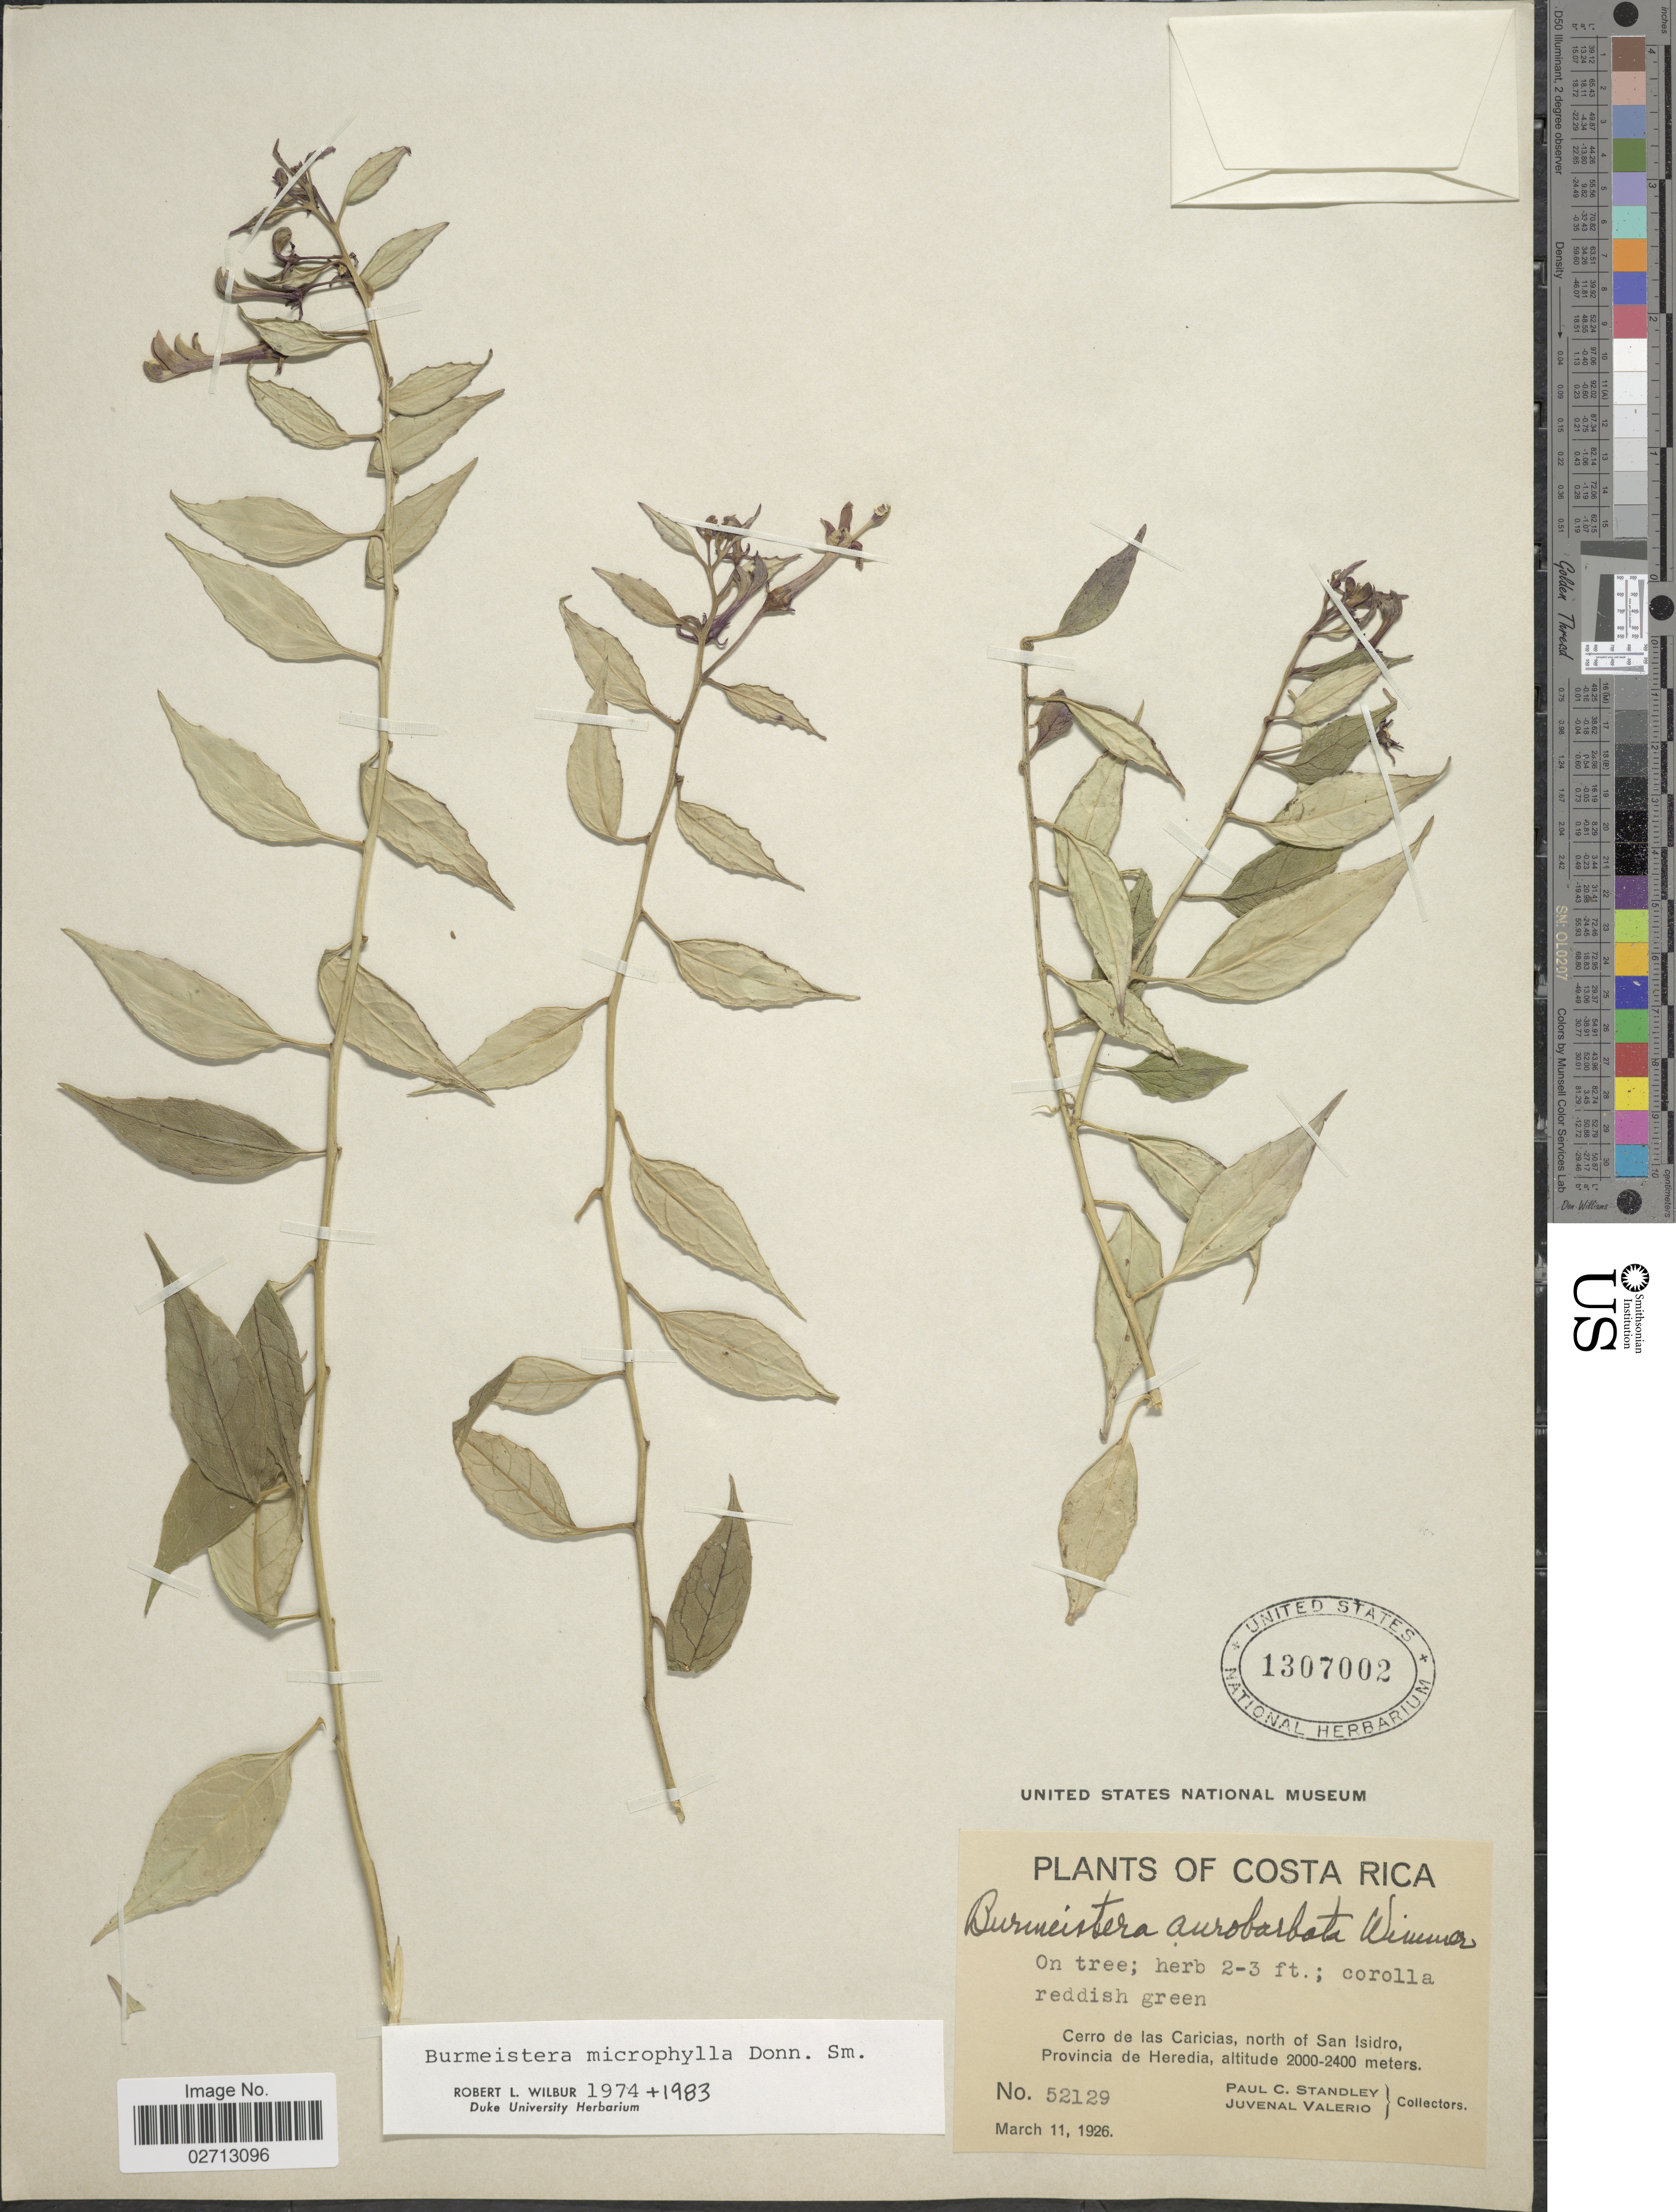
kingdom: Plantae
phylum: Tracheophyta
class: Magnoliopsida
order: Asterales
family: Campanulaceae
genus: Burmeistera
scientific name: Burmeistera microphylla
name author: Donn. Sm.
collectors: P. C. Standley & J. Valerio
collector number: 52129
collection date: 1926-03-11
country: Costa Rica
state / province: Heredia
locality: Cerro de las Caricias, north of San Isidro.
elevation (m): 2000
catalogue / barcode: US 1307002